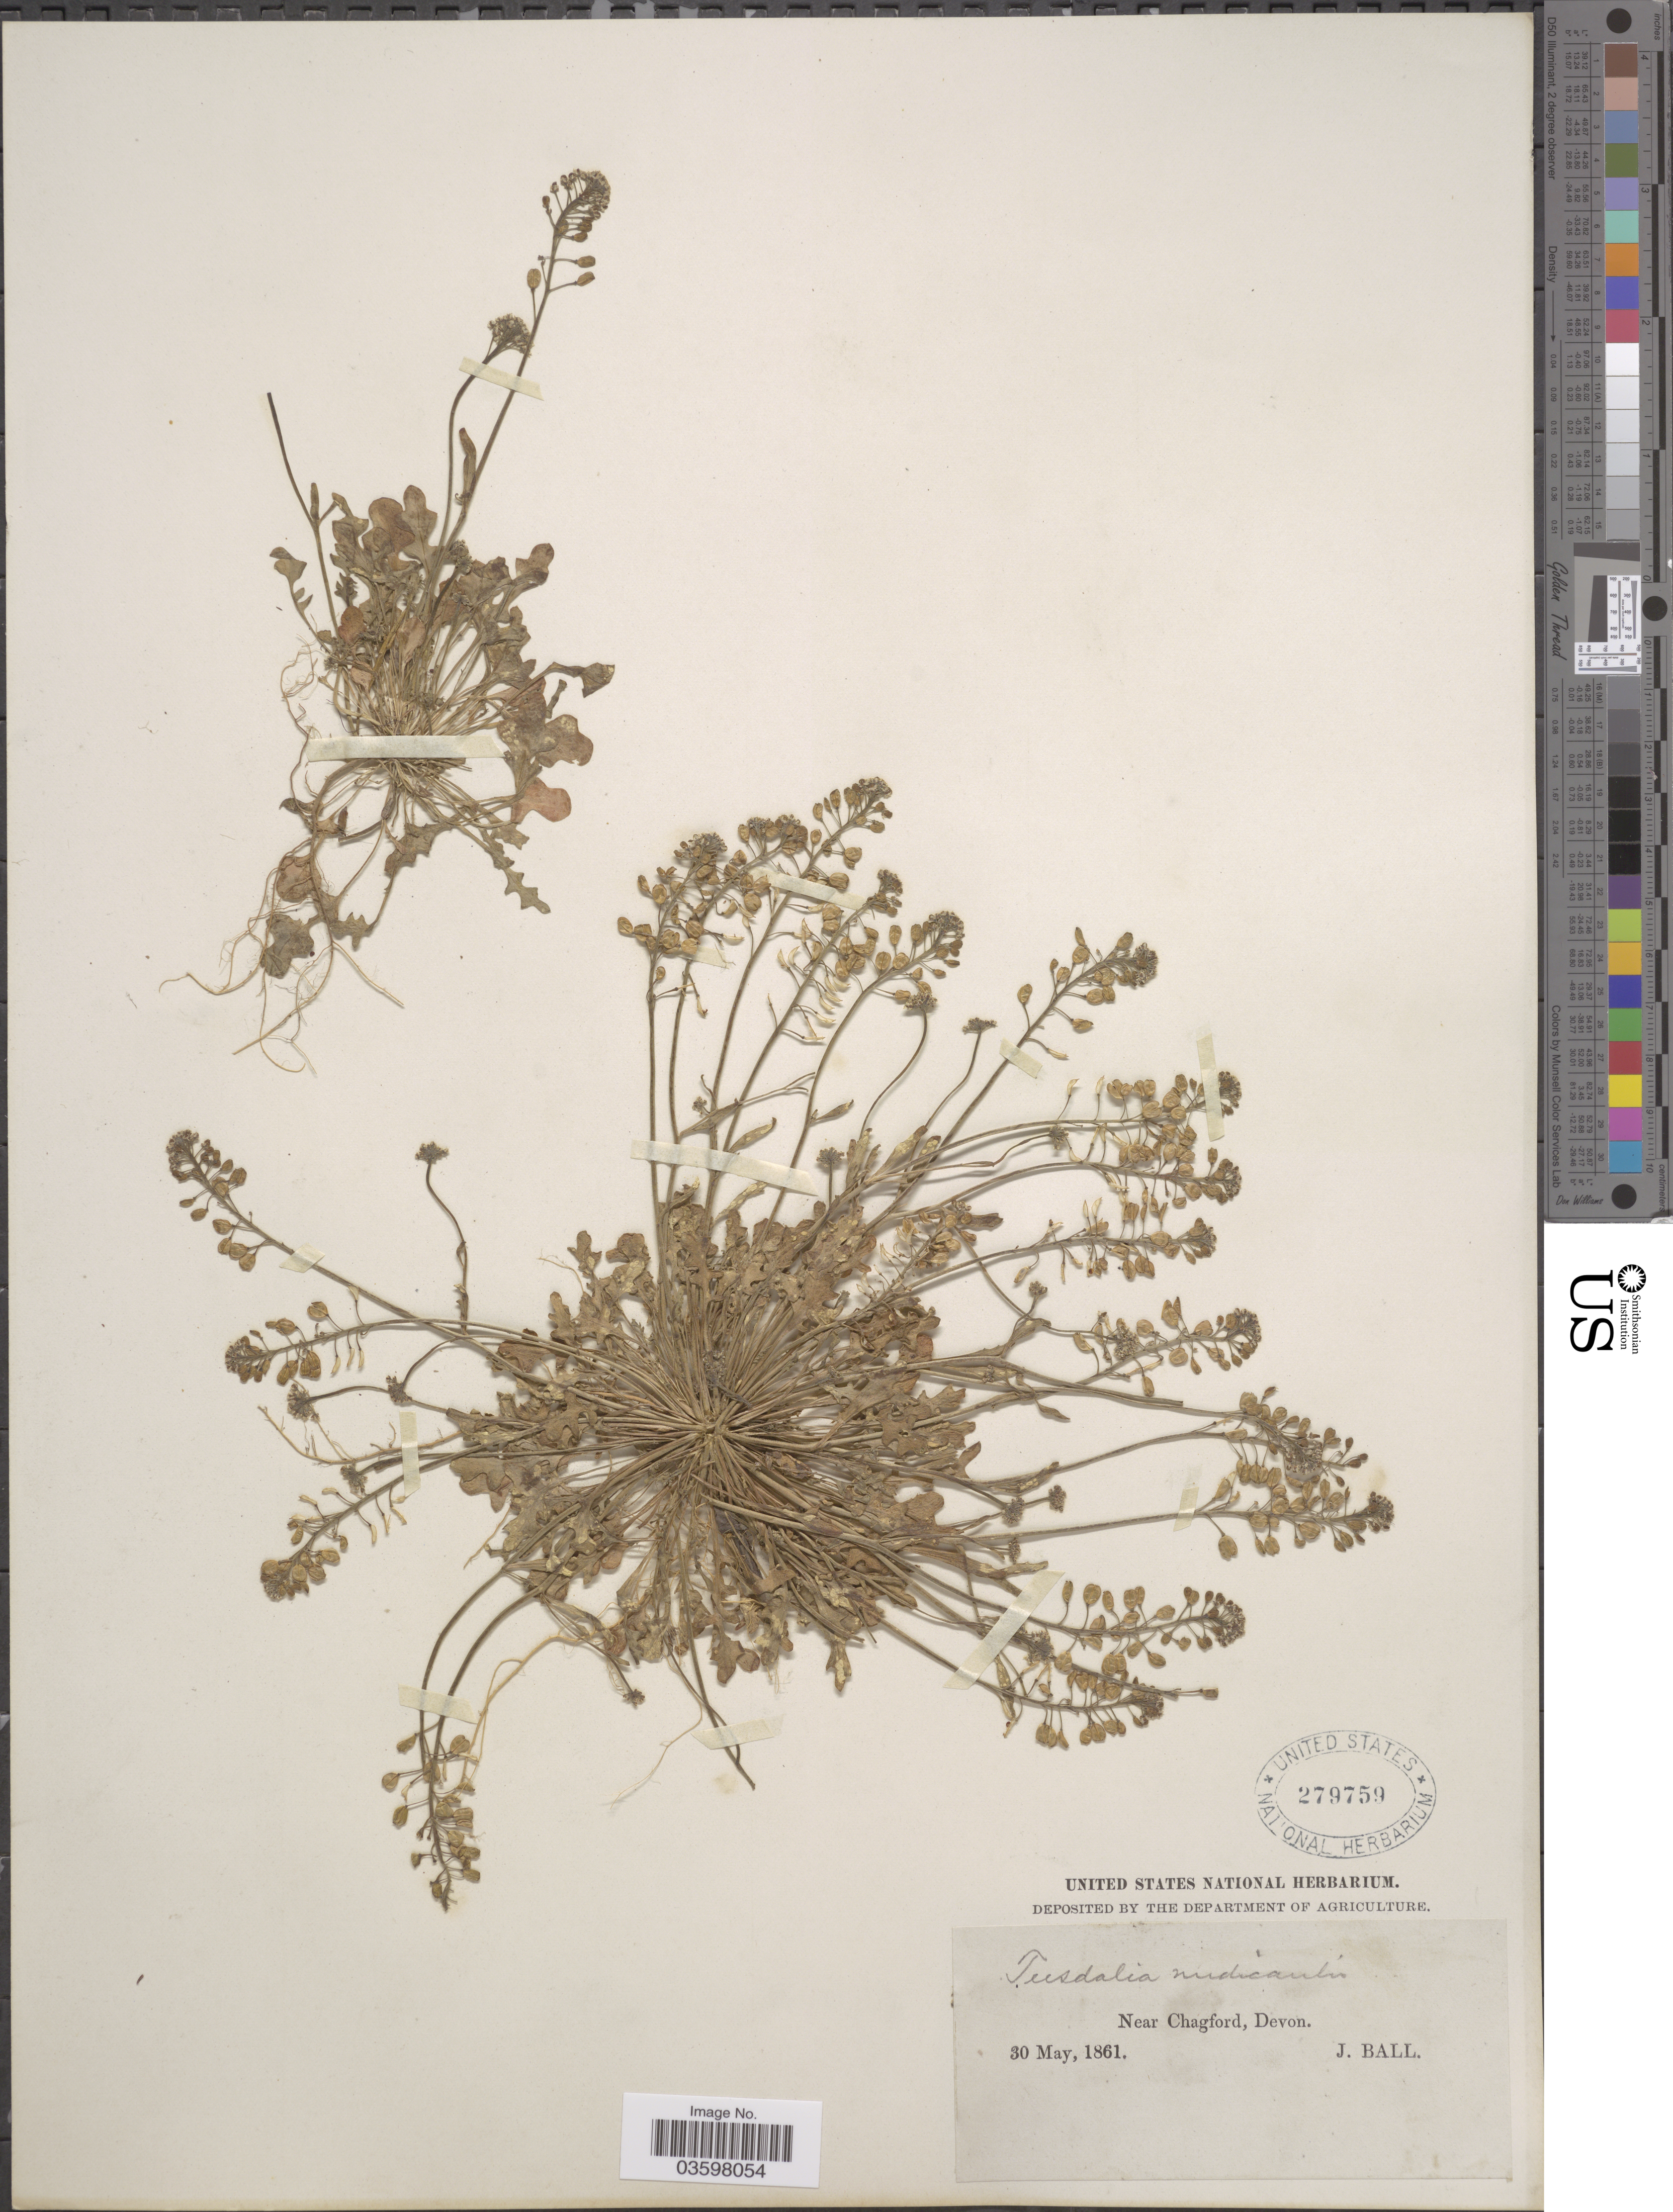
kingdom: Plantae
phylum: Tracheophyta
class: Magnoliopsida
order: Brassicales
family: Brassicaceae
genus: Teesdalia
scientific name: Teesdalia nudicaulis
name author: (L.) W.T. Aiton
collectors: J. Ball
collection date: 1861-05-30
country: United Kingdom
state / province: England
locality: Near Chagford, Devon.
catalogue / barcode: US 279759